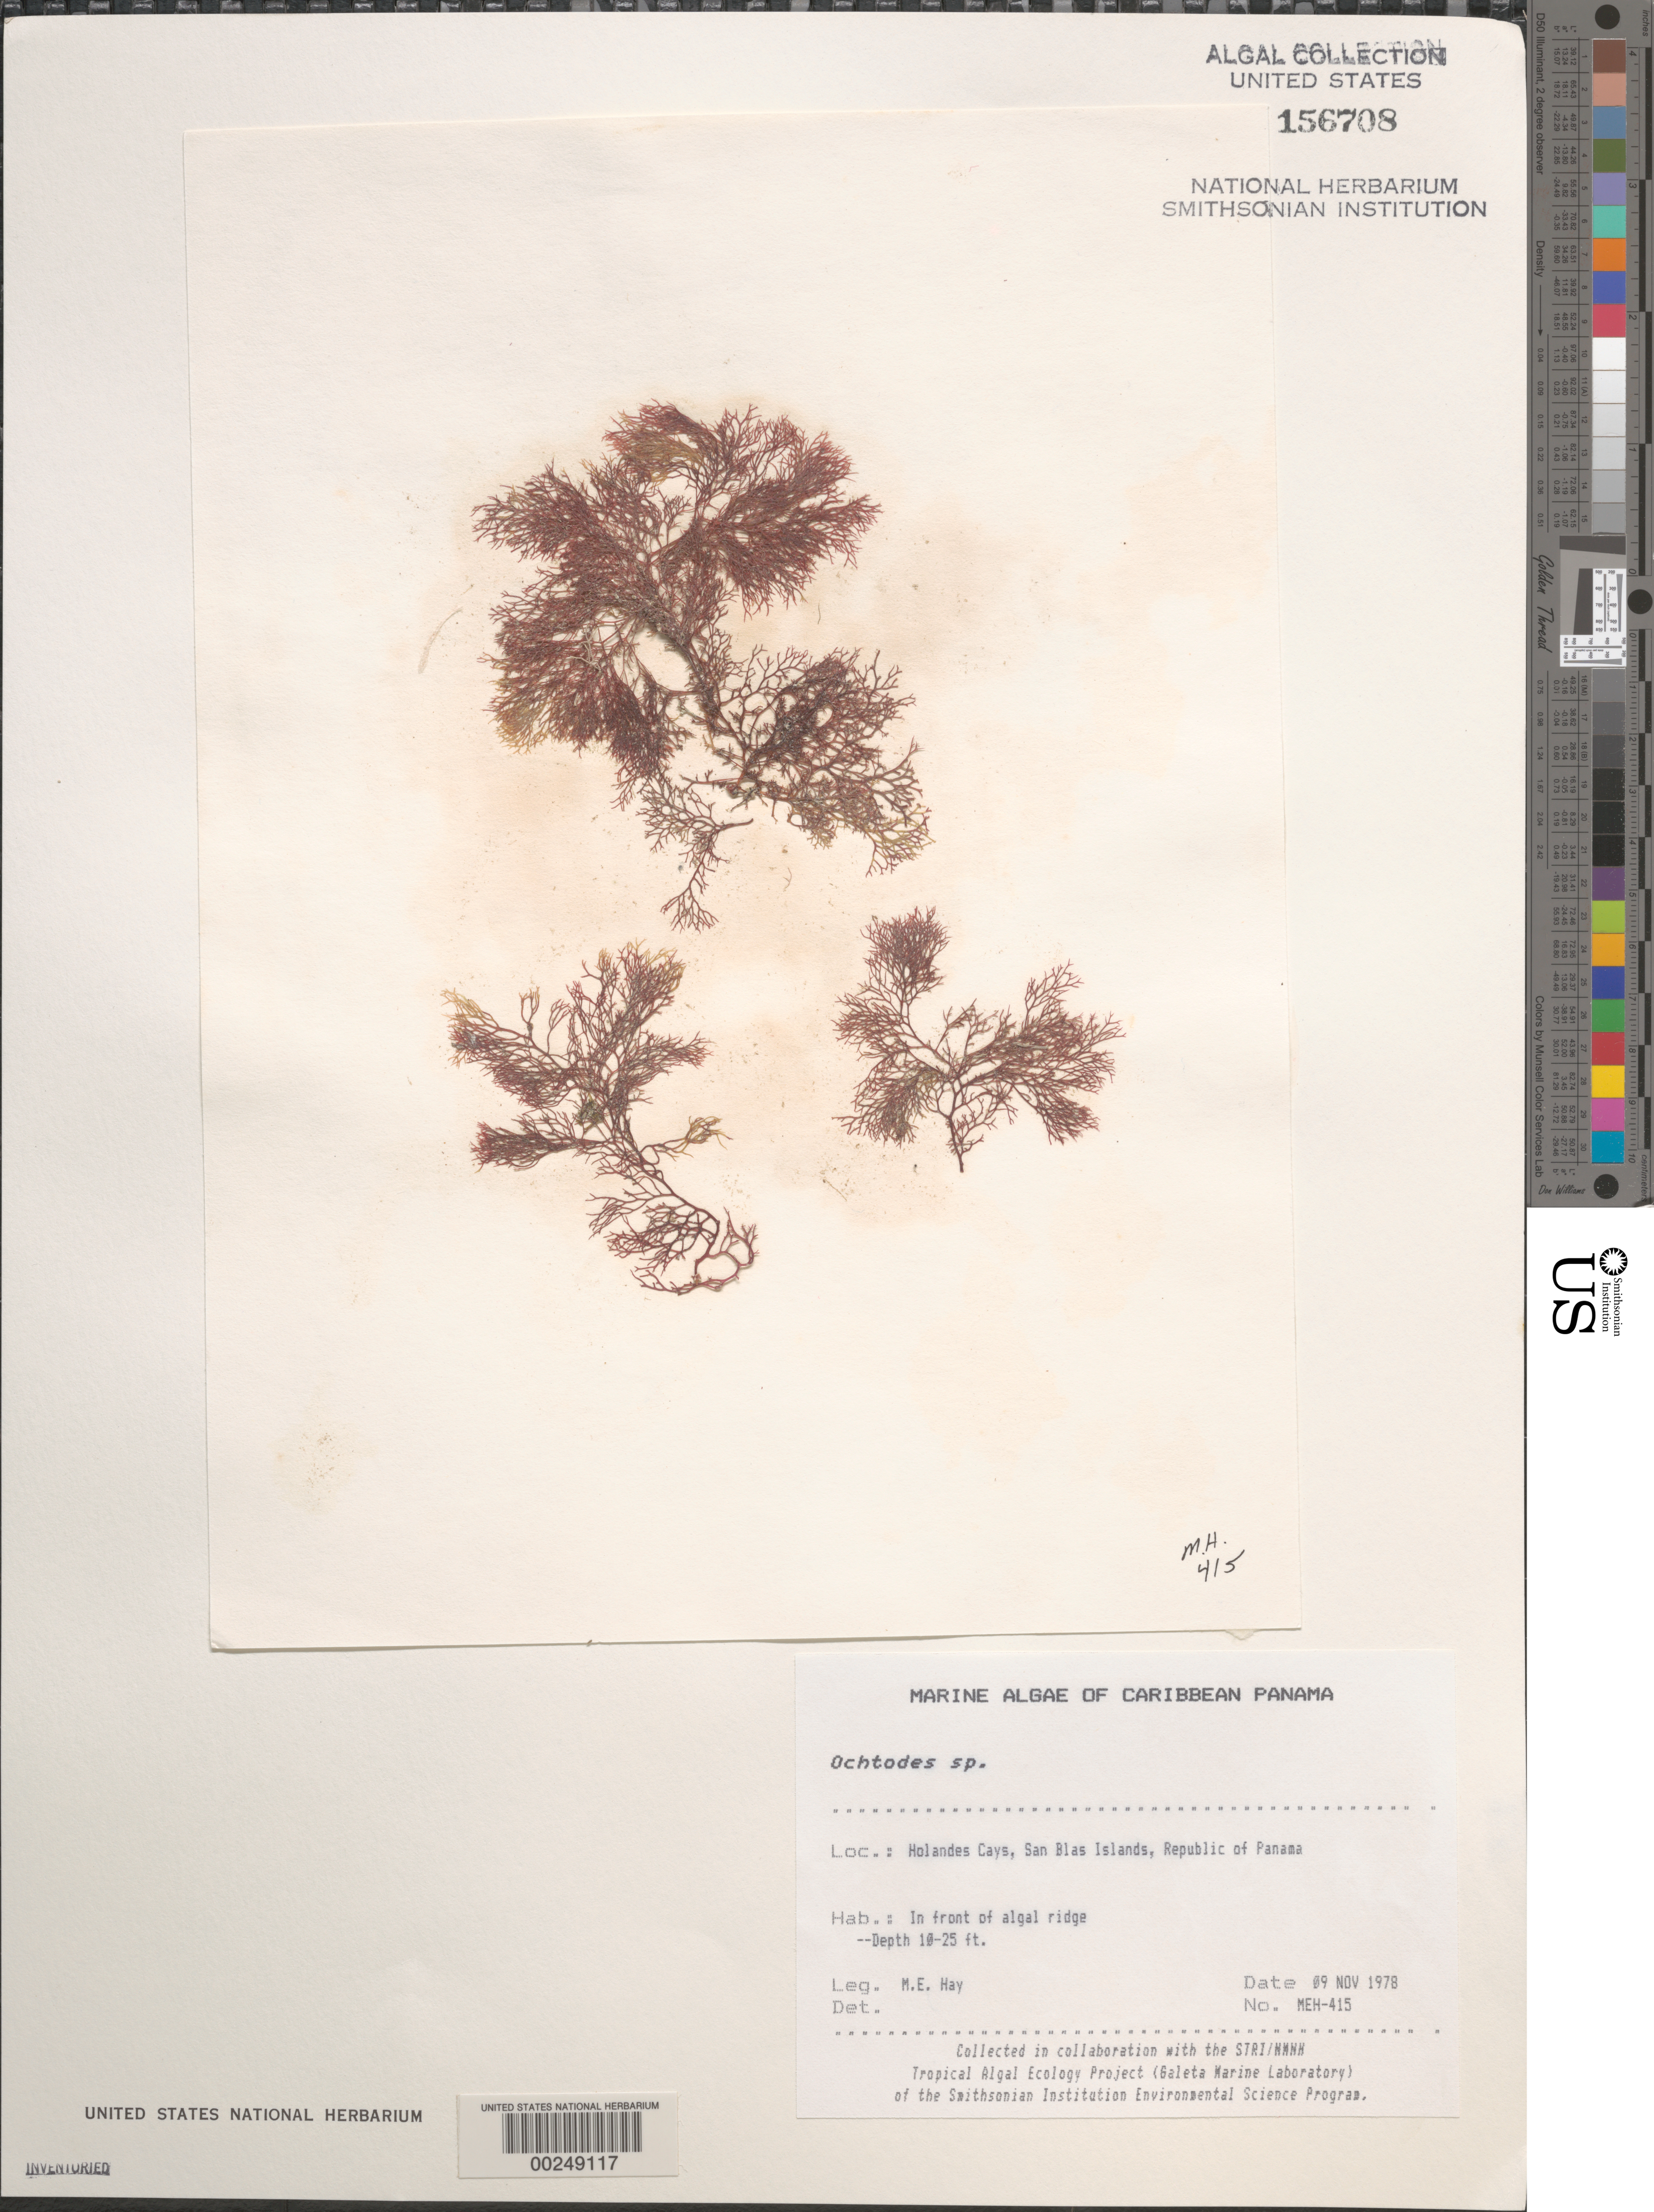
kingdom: Plantae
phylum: Rhodophyta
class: Florideophyceae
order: Gigartinales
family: Rhizophyllidaceae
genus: Ochtodes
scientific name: Ochtodes sp.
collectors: M. E. Hay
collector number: MEH-415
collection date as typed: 09 Nov 1978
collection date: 1978-11-09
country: Panama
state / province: Kuna Yala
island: Holandes Cays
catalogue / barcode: US 156708